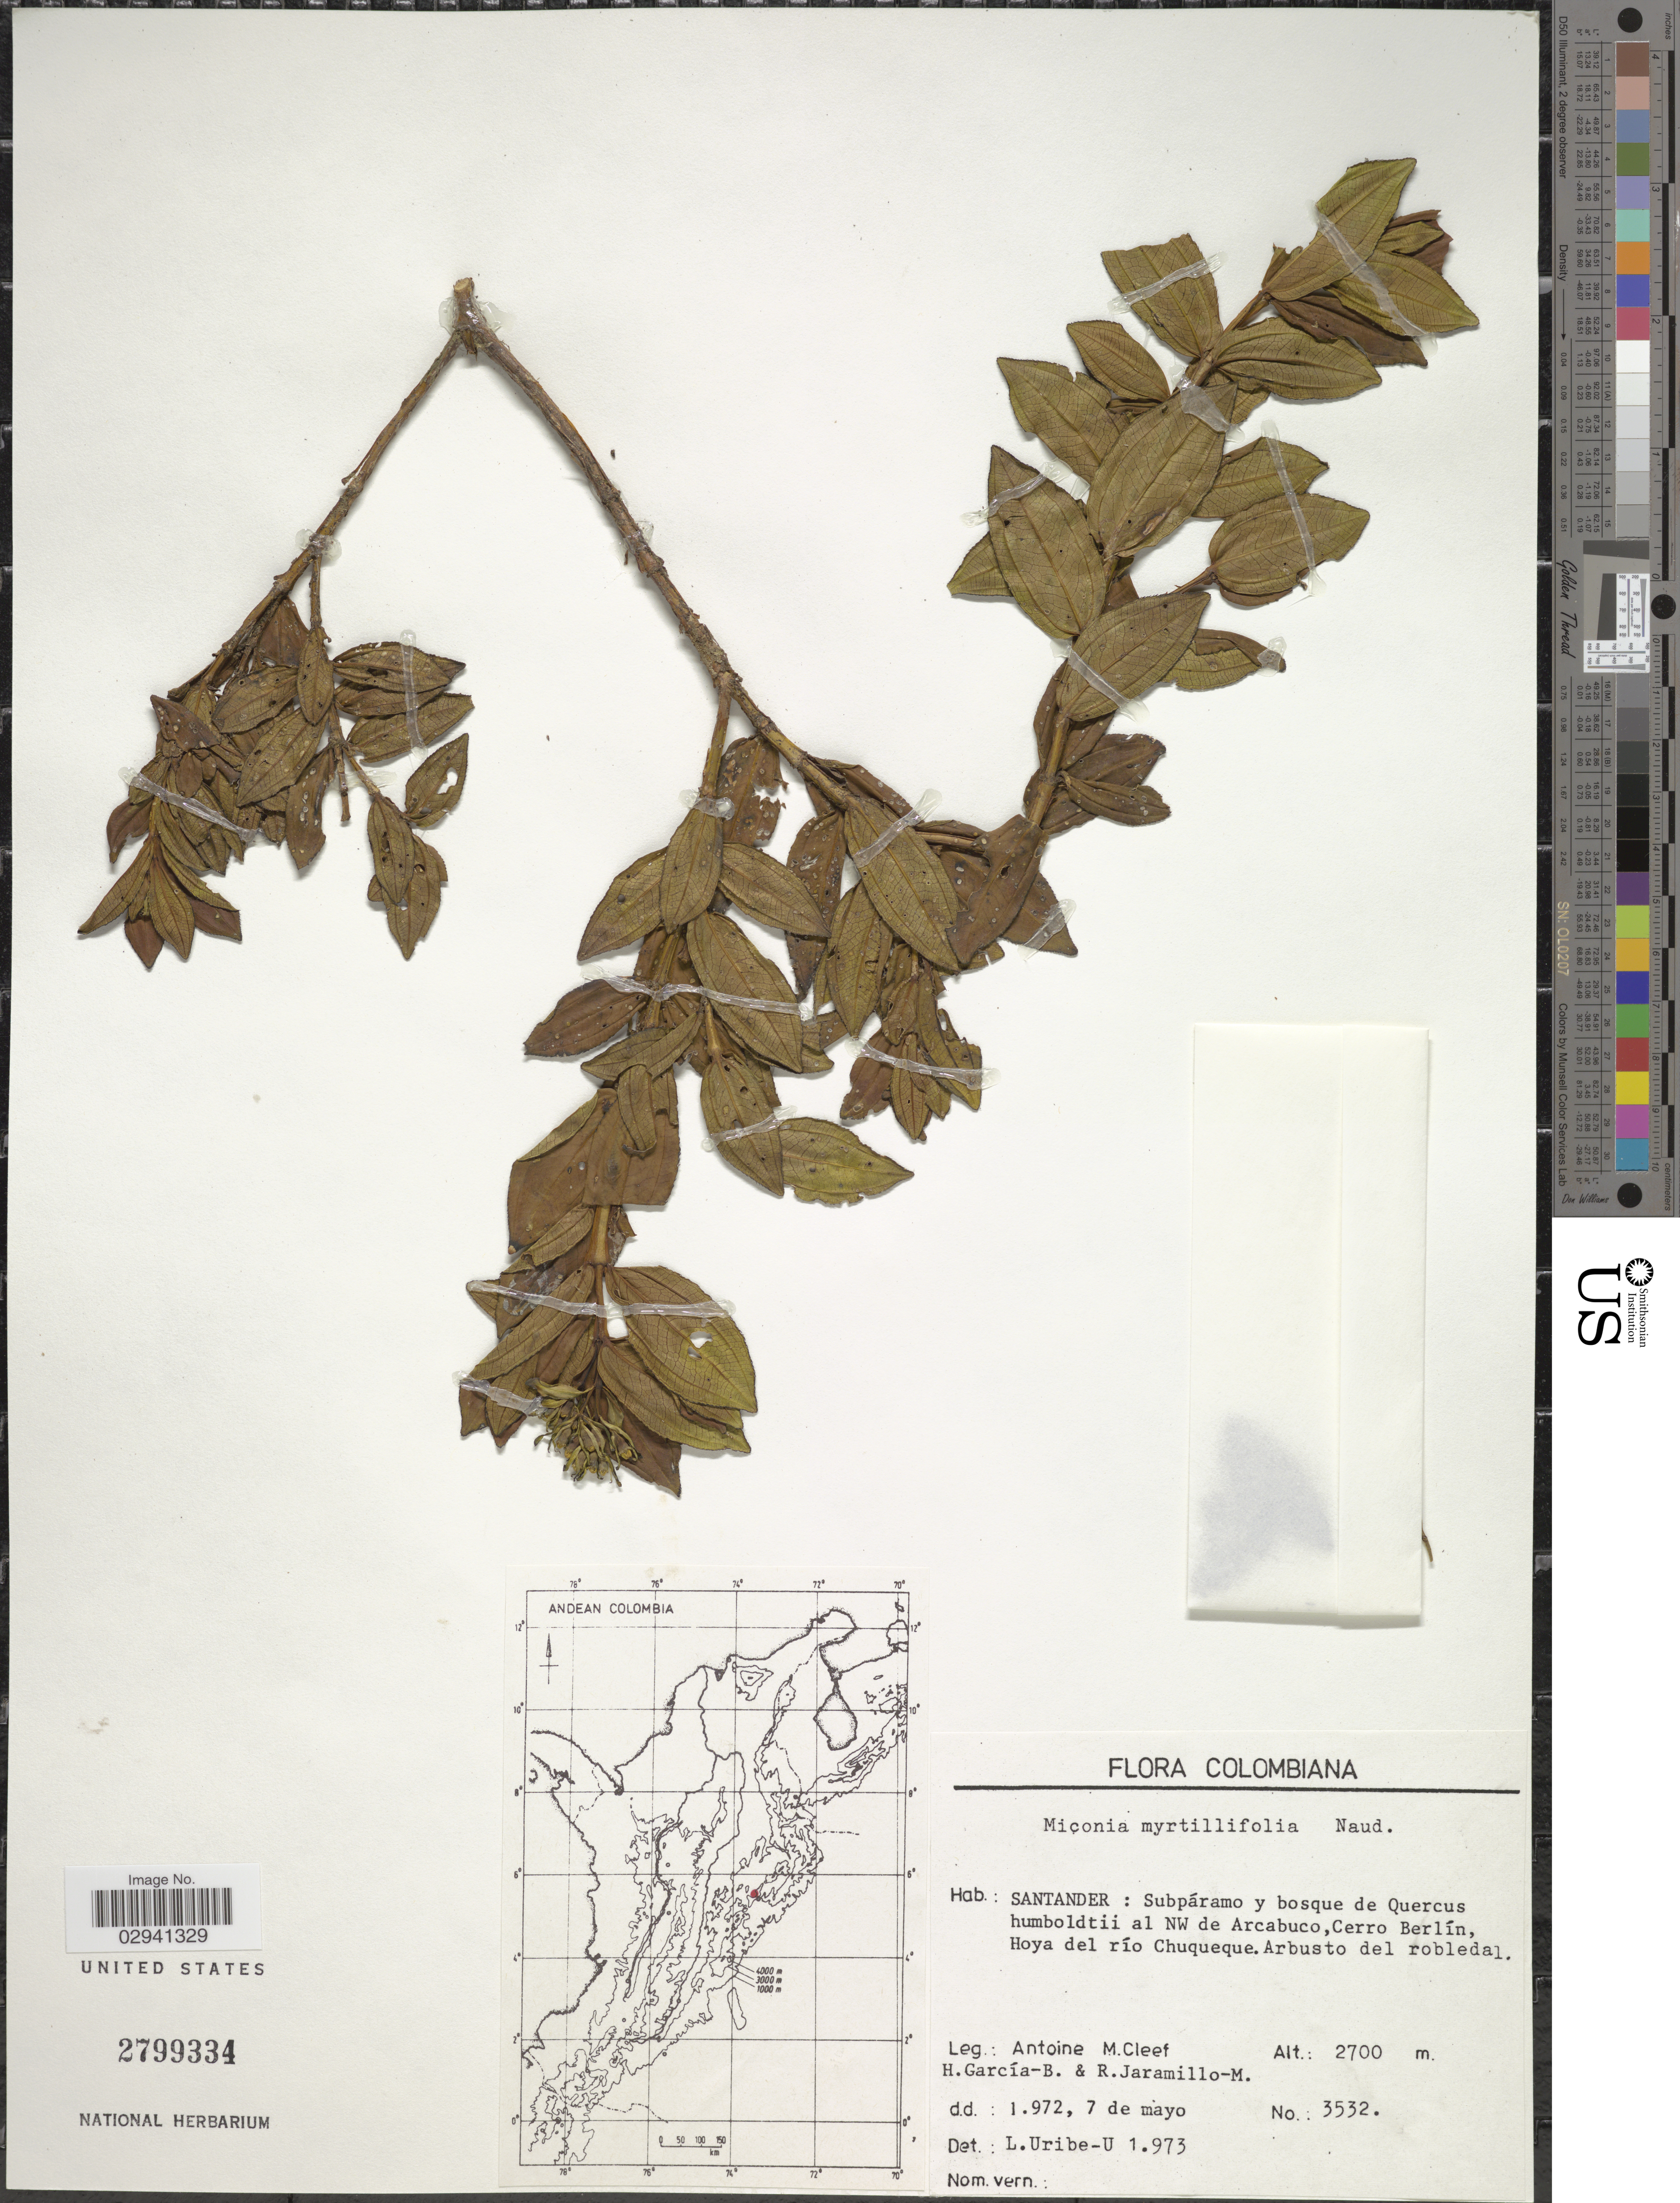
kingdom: Plantae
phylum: Tracheophyta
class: Magnoliopsida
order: Myrtales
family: Melastomataceae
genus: Miconia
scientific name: Miconia myrtillifolia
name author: Naudin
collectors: A. M. Cleef, H. García B. & R. Jaramillo M.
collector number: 3532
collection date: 1972-05-07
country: Colombia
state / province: Santander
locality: Santander: Subpáramo y bosque de Quercus humboldtii al NW de Arcabuco, Cerro Berlín, Hoya del río Chuqueque.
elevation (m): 2700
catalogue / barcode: US 2799334